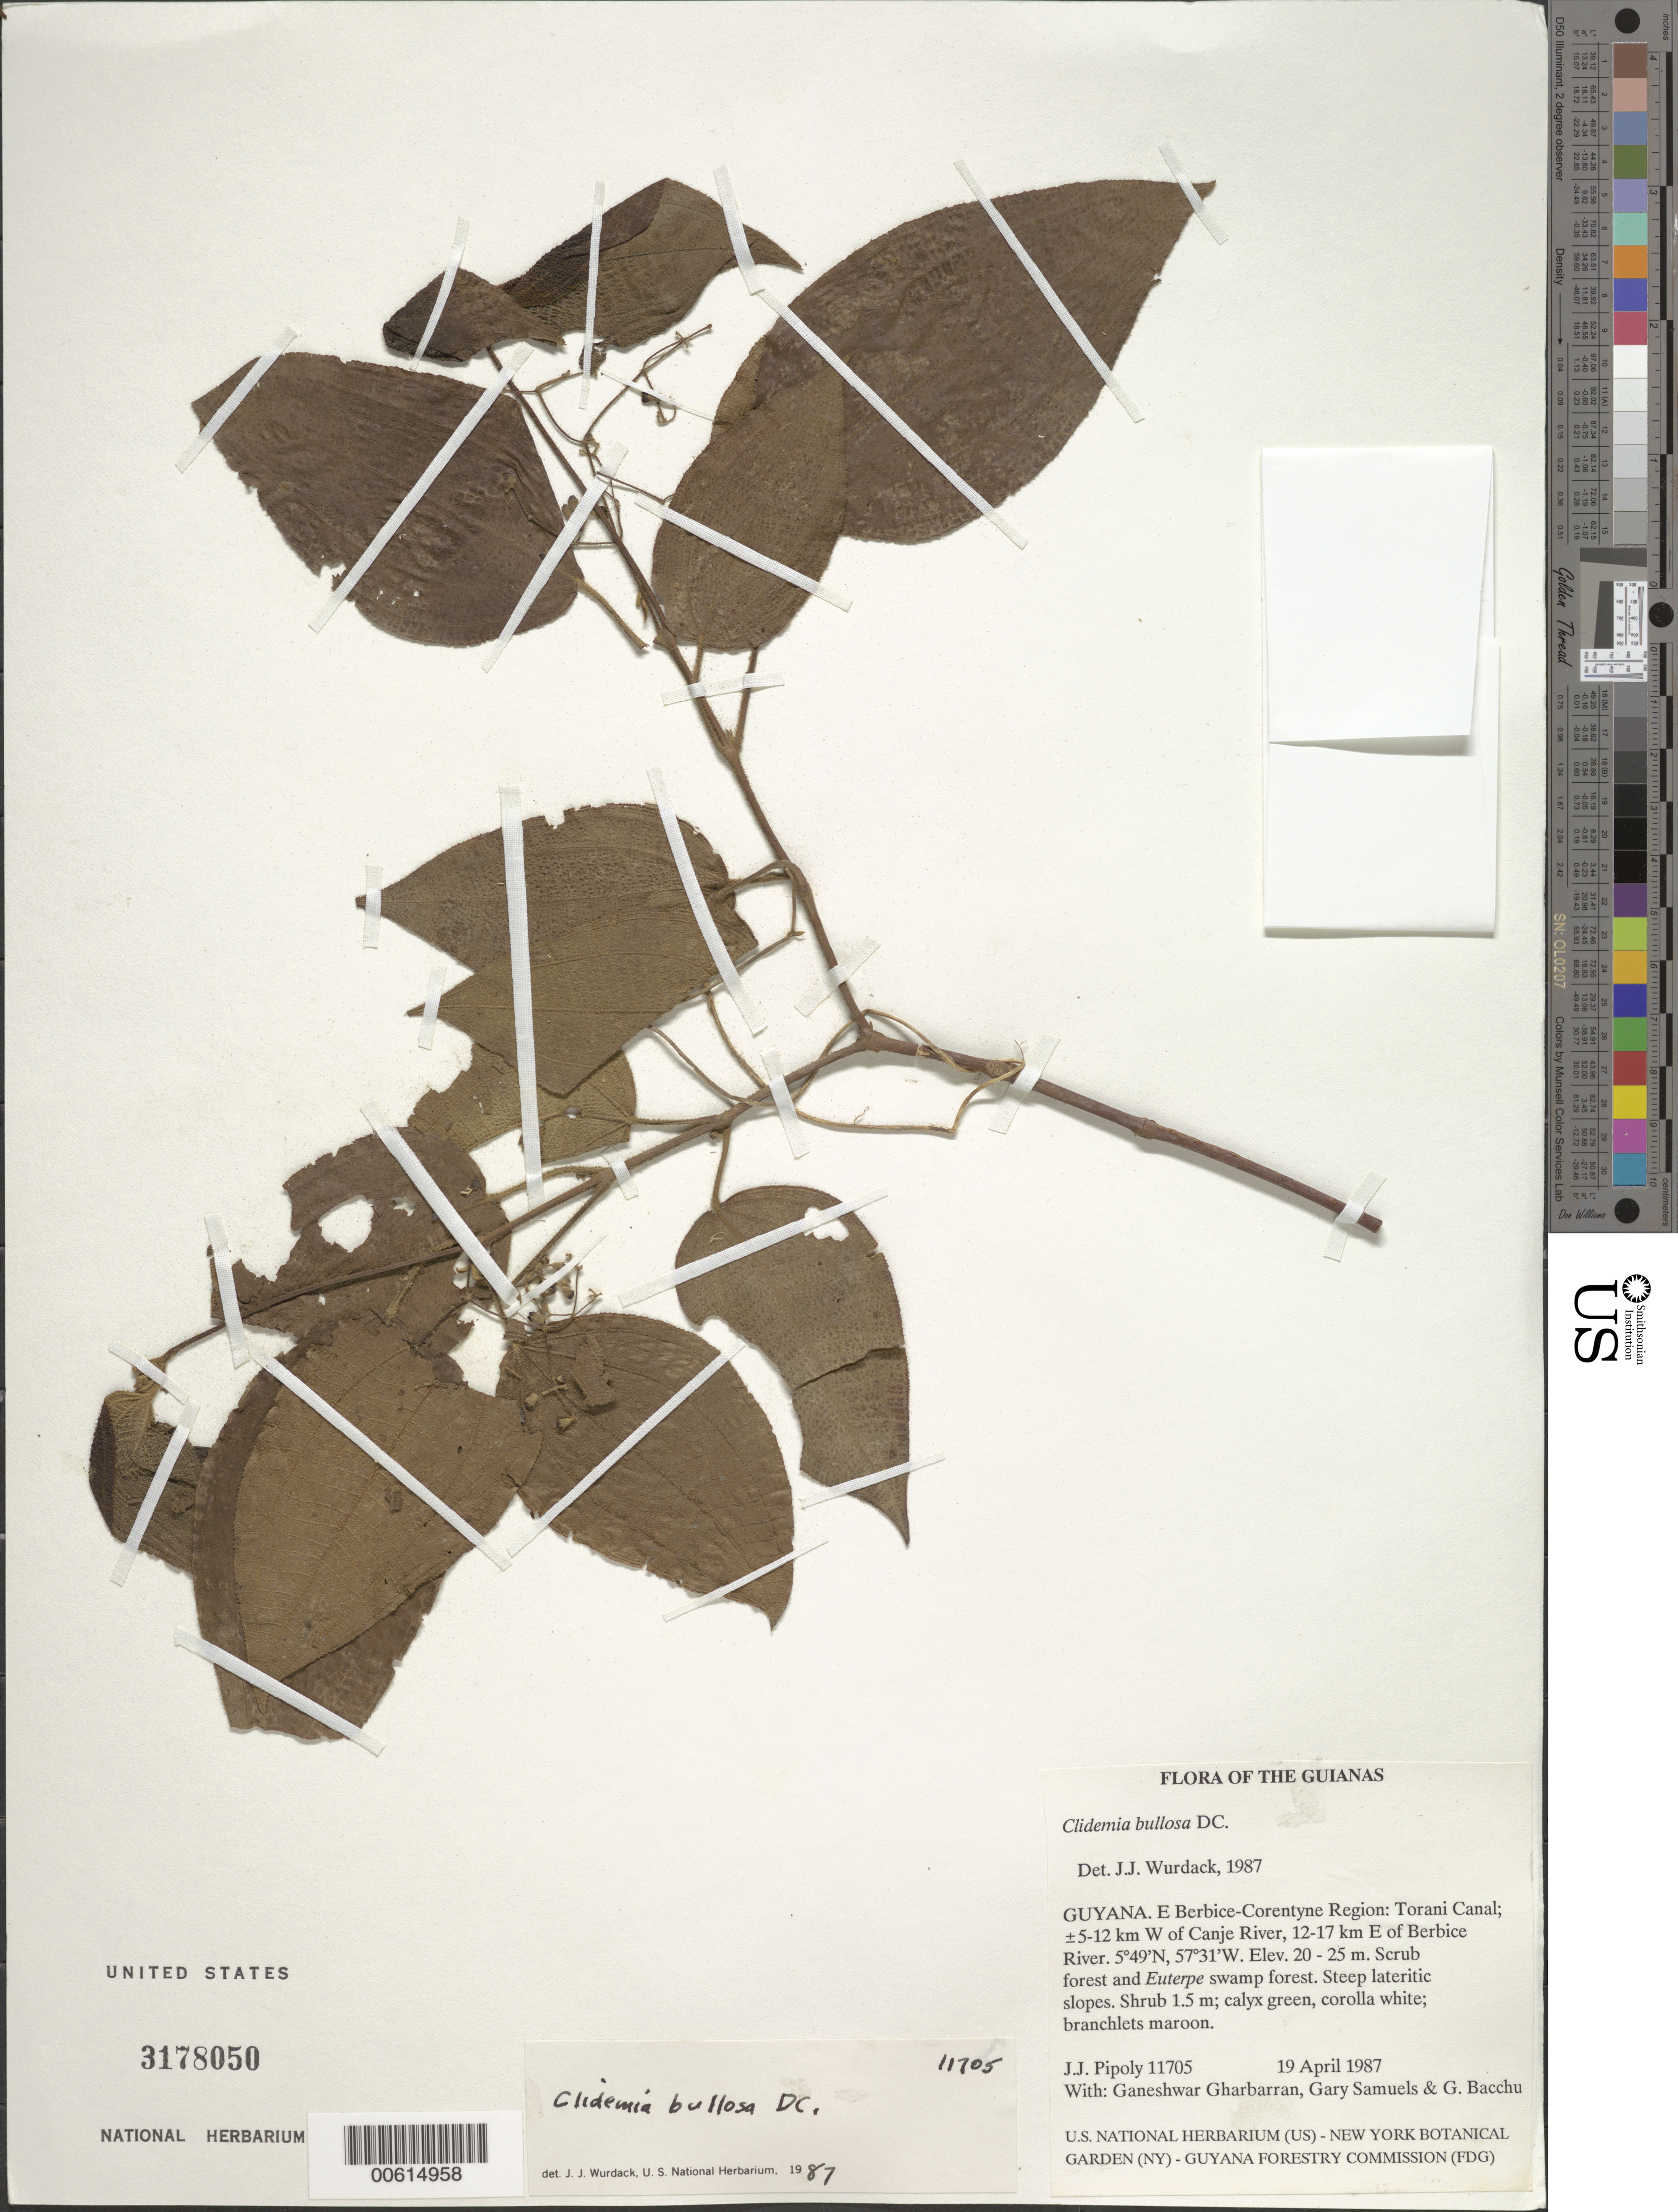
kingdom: Plantae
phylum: Tracheophyta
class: Magnoliopsida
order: Myrtales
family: Melastomataceae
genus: Clidemia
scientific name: Clidemia bullosa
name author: DC.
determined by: Wurdack, John J., (US), US (UNITED STATES)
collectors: J. J. Pipoly, G. Gharbarran, G. Samuels & G. Bacchus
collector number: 11705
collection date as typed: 19 April 1987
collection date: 1987-04-19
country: Guyana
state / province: E. Berbice-Corentyne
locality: Torani Canal; ±5-12 km W of Canje River, 12-17 km E of Berbice River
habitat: Scrub forest and Euterpe Swamp forestSteep lateritic slopes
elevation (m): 20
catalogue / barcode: US 3178050